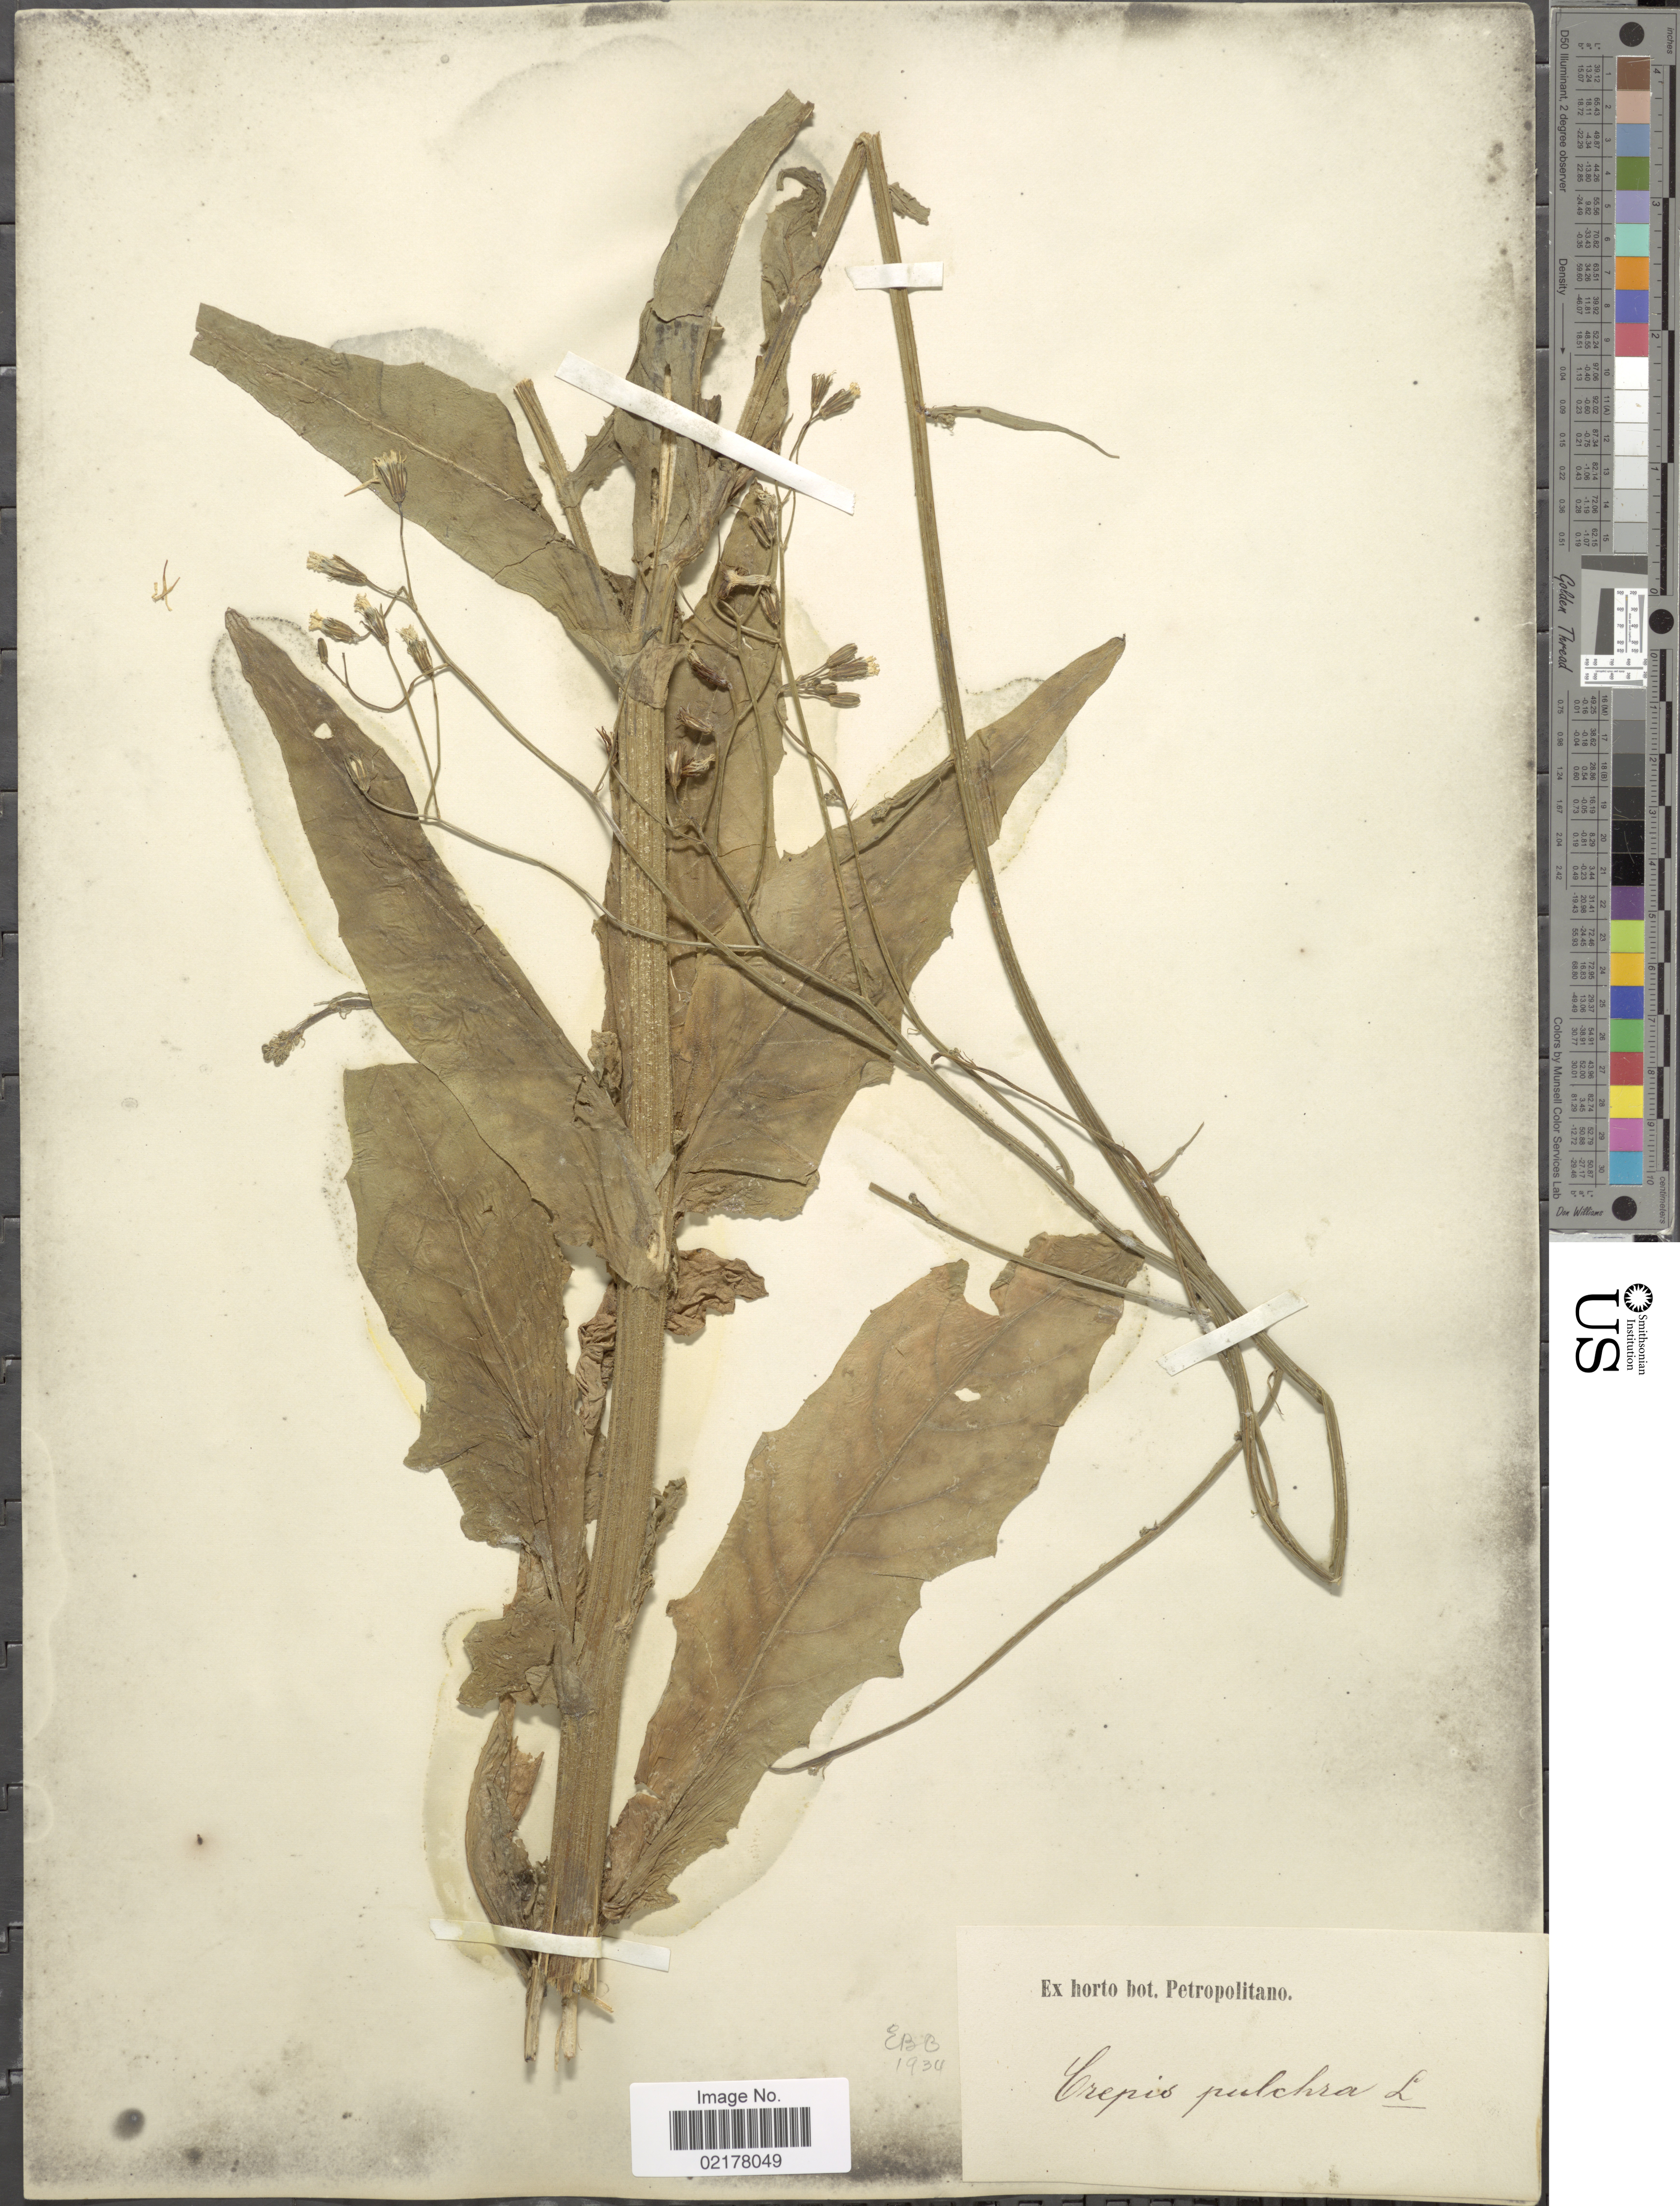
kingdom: Plantae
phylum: Tracheophyta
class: Magnoliopsida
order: Asterales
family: Asteraceae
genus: Crepis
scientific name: Crepis pulchra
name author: L.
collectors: ex Horto Bot. Petropolitano